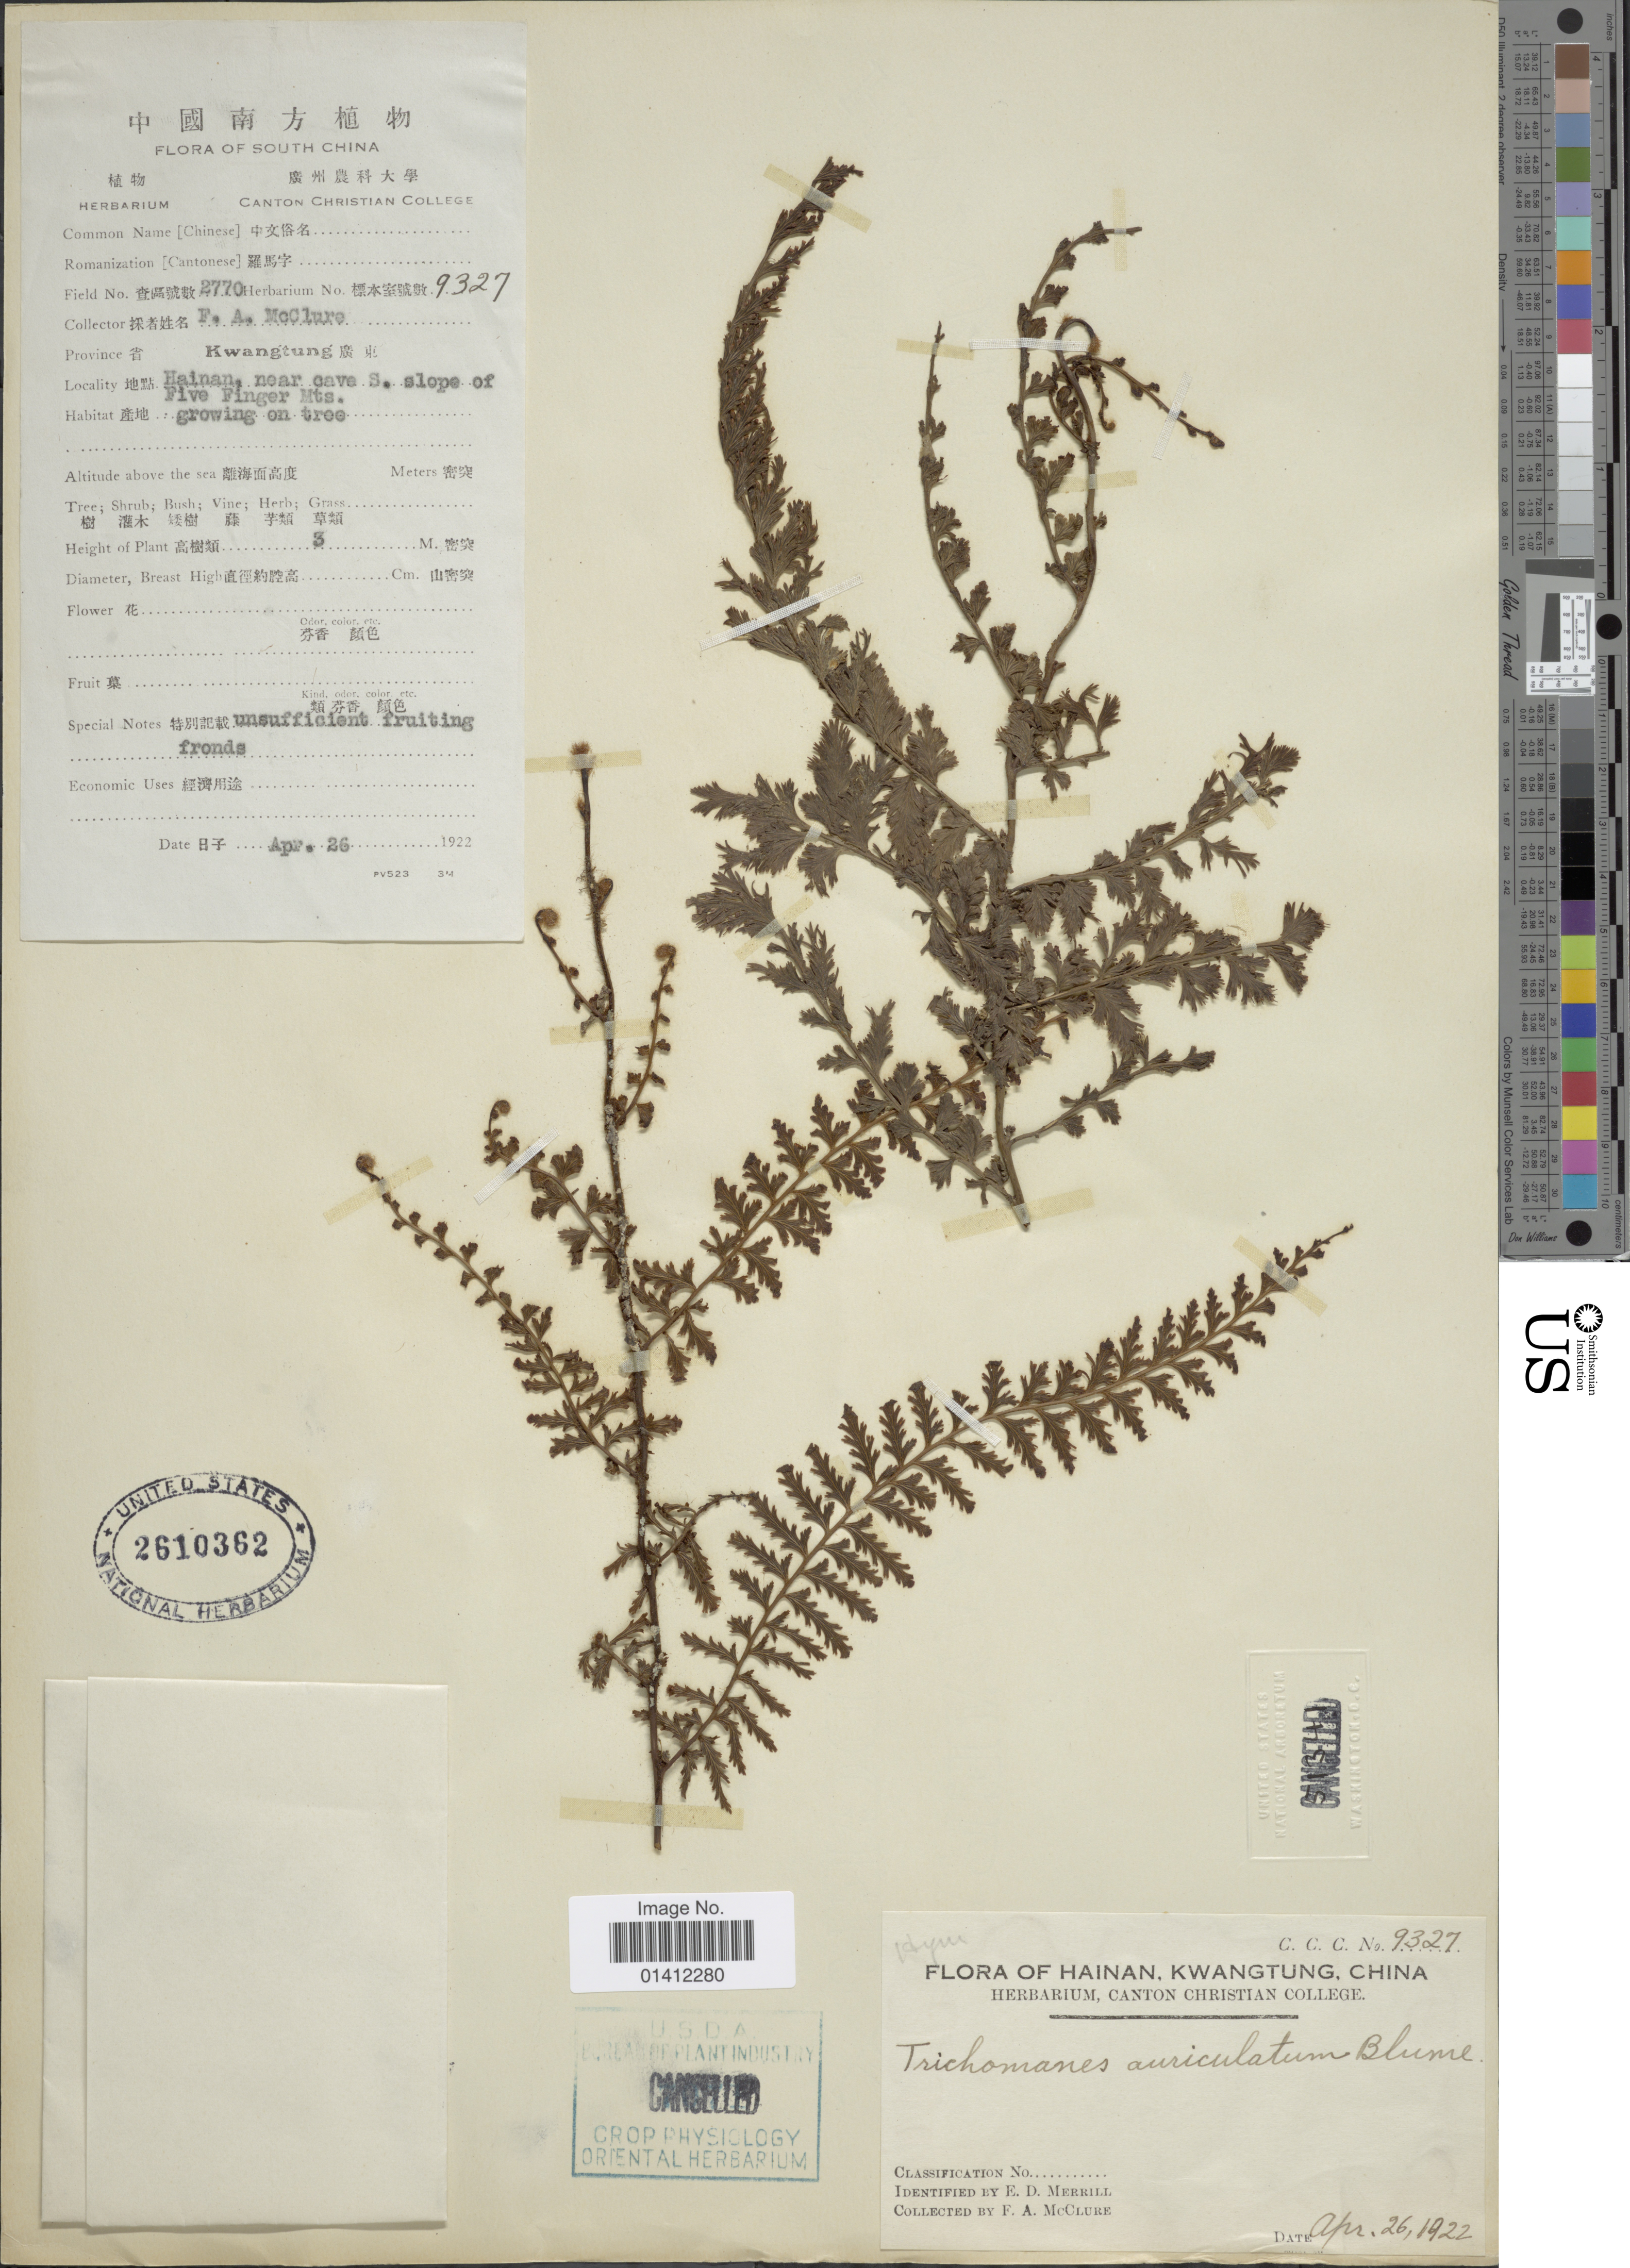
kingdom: Plantae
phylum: Tracheophyta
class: Polypodiopsida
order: Hymenophyllales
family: Hymenophyllaceae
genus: Vandenboschia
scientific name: Vandenboschia auriculata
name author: (Blume) Copel.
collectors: F. A. McClure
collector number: CCC9327/2770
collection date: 1922-04-26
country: China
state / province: Hainan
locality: Kwangtung, Hainan, near cave S. slope of Five Fingers Mts. [interpreted]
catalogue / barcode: US 2610362